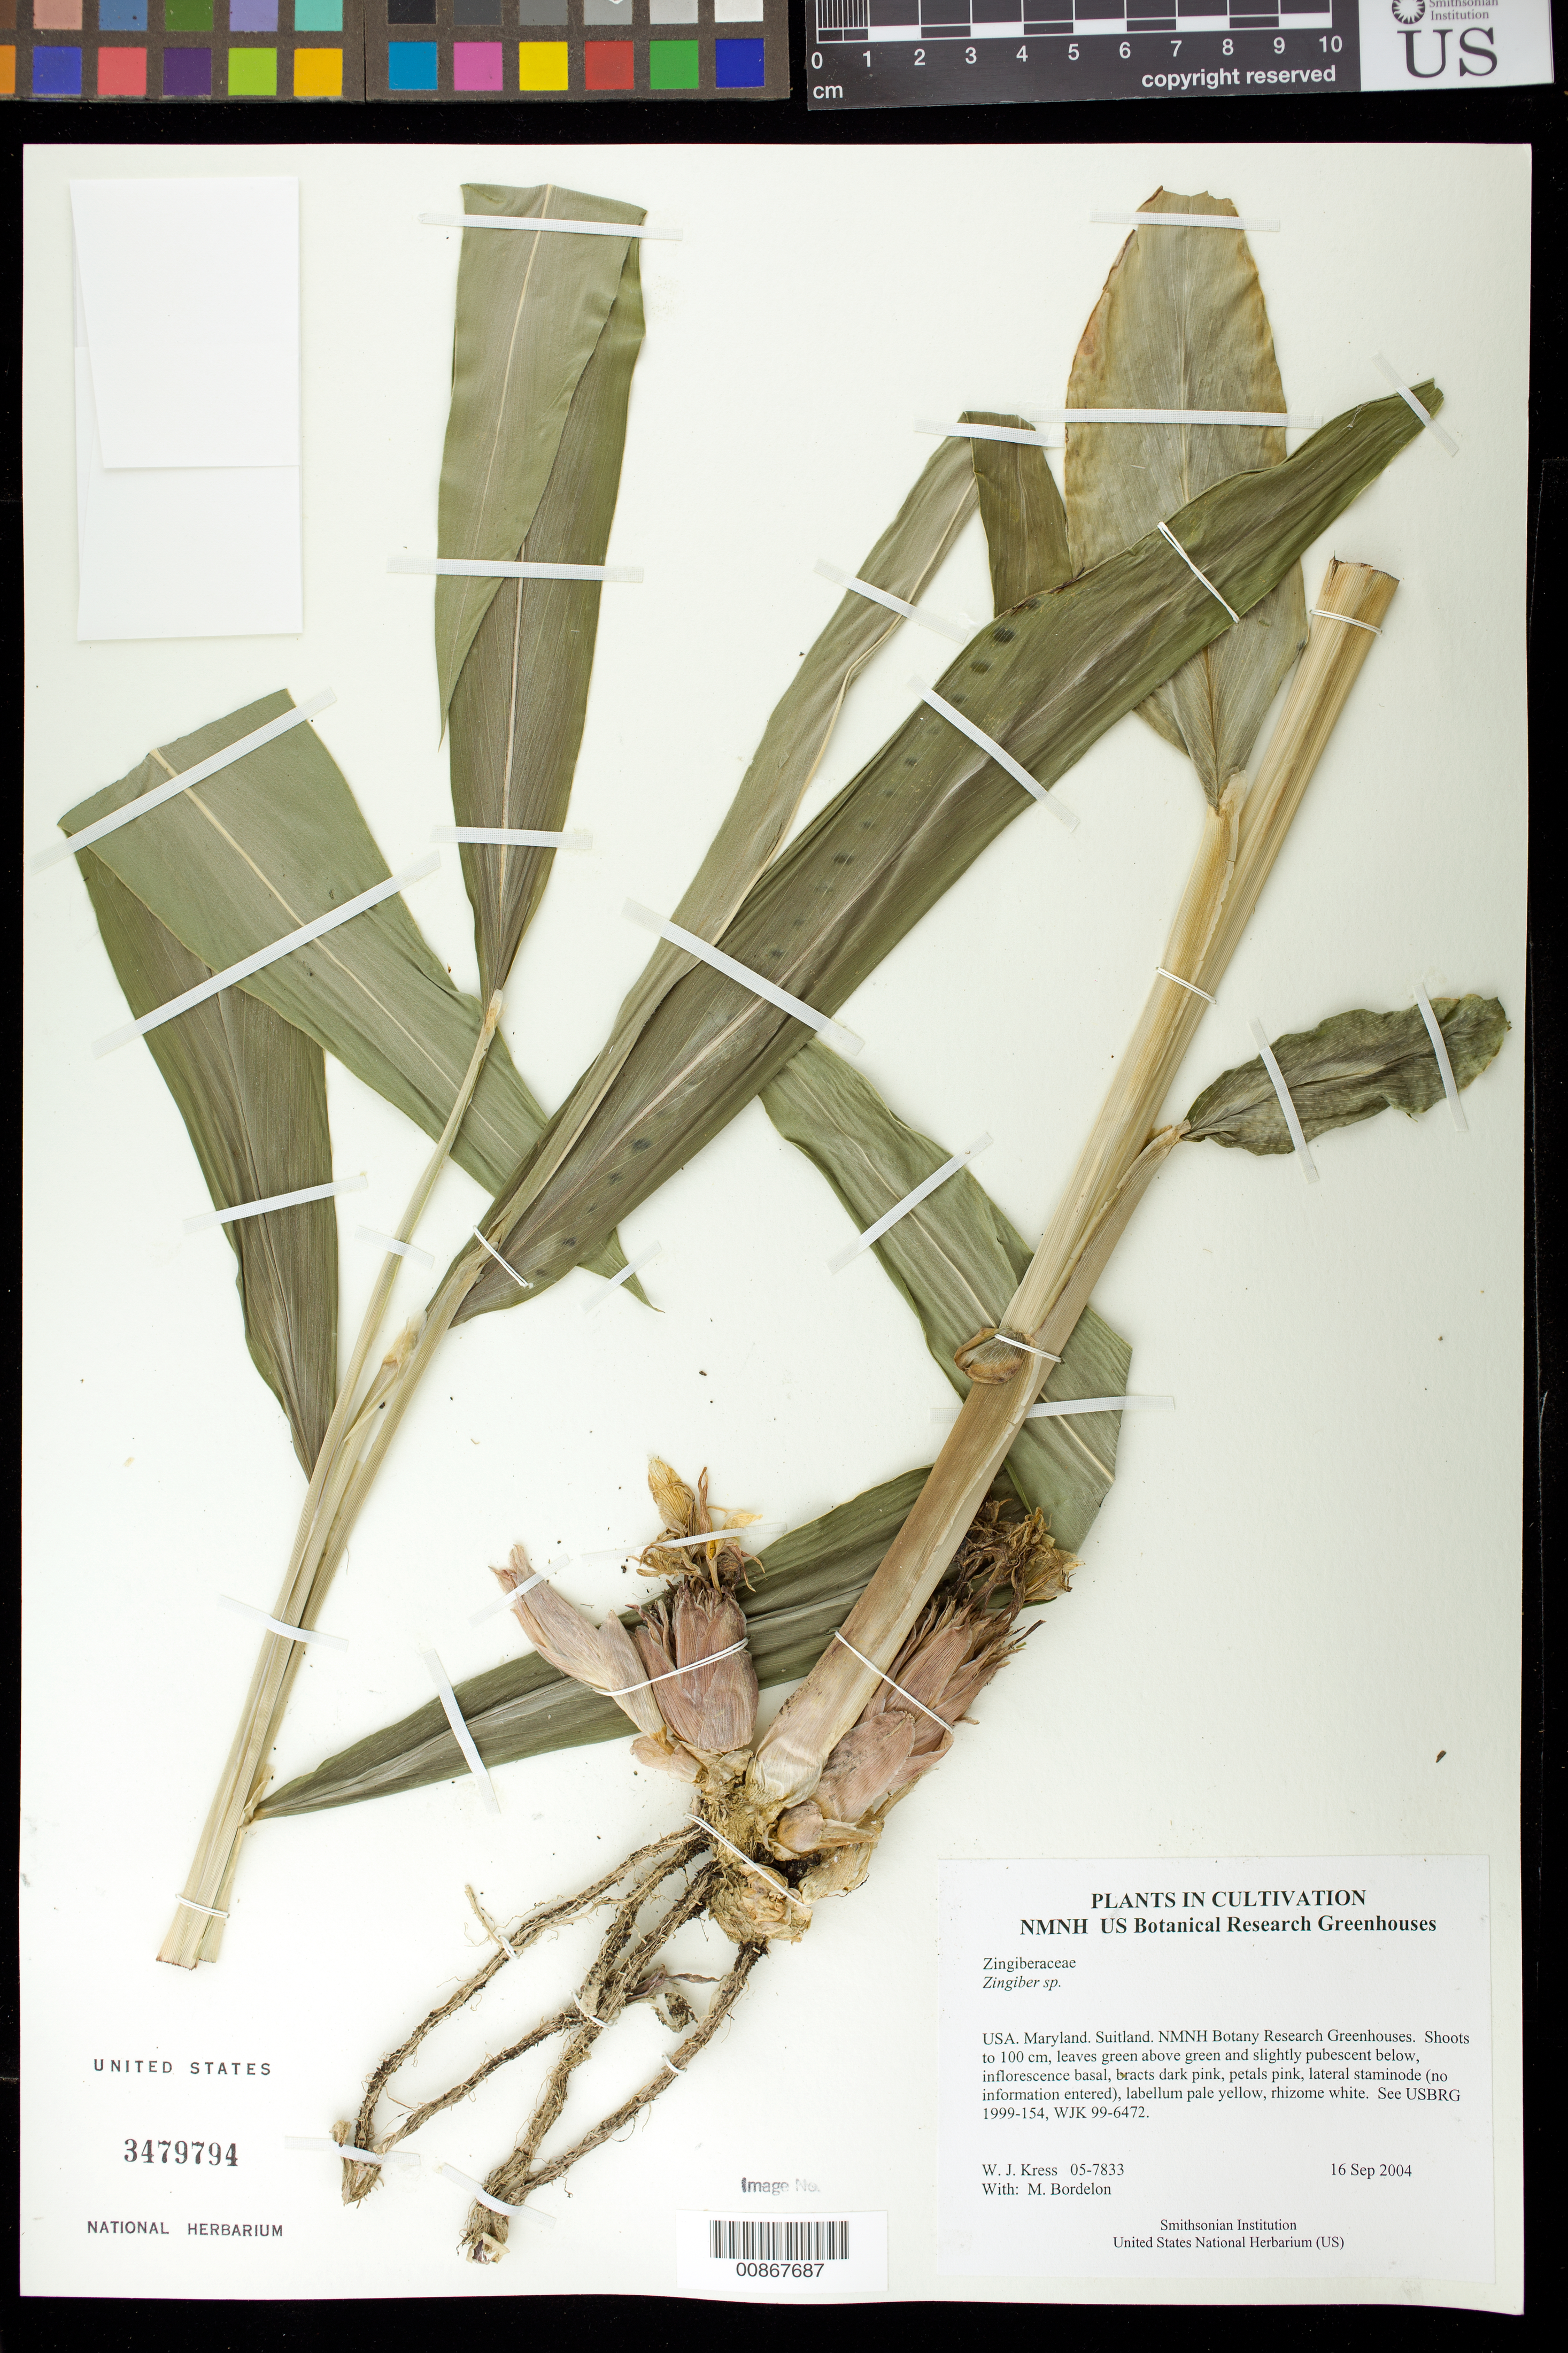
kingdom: Plantae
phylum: Tracheophyta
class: Liliopsida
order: Zingiberales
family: Zingiberaceae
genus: Zingiber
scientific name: Zingiber sp.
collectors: W. J. Kress & M. Bordelon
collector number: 05-7833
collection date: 2004-09-16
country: United States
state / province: Maryland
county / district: Prince George's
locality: NMNH Botany Research Greenhouses. Suitland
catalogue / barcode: US 3479794